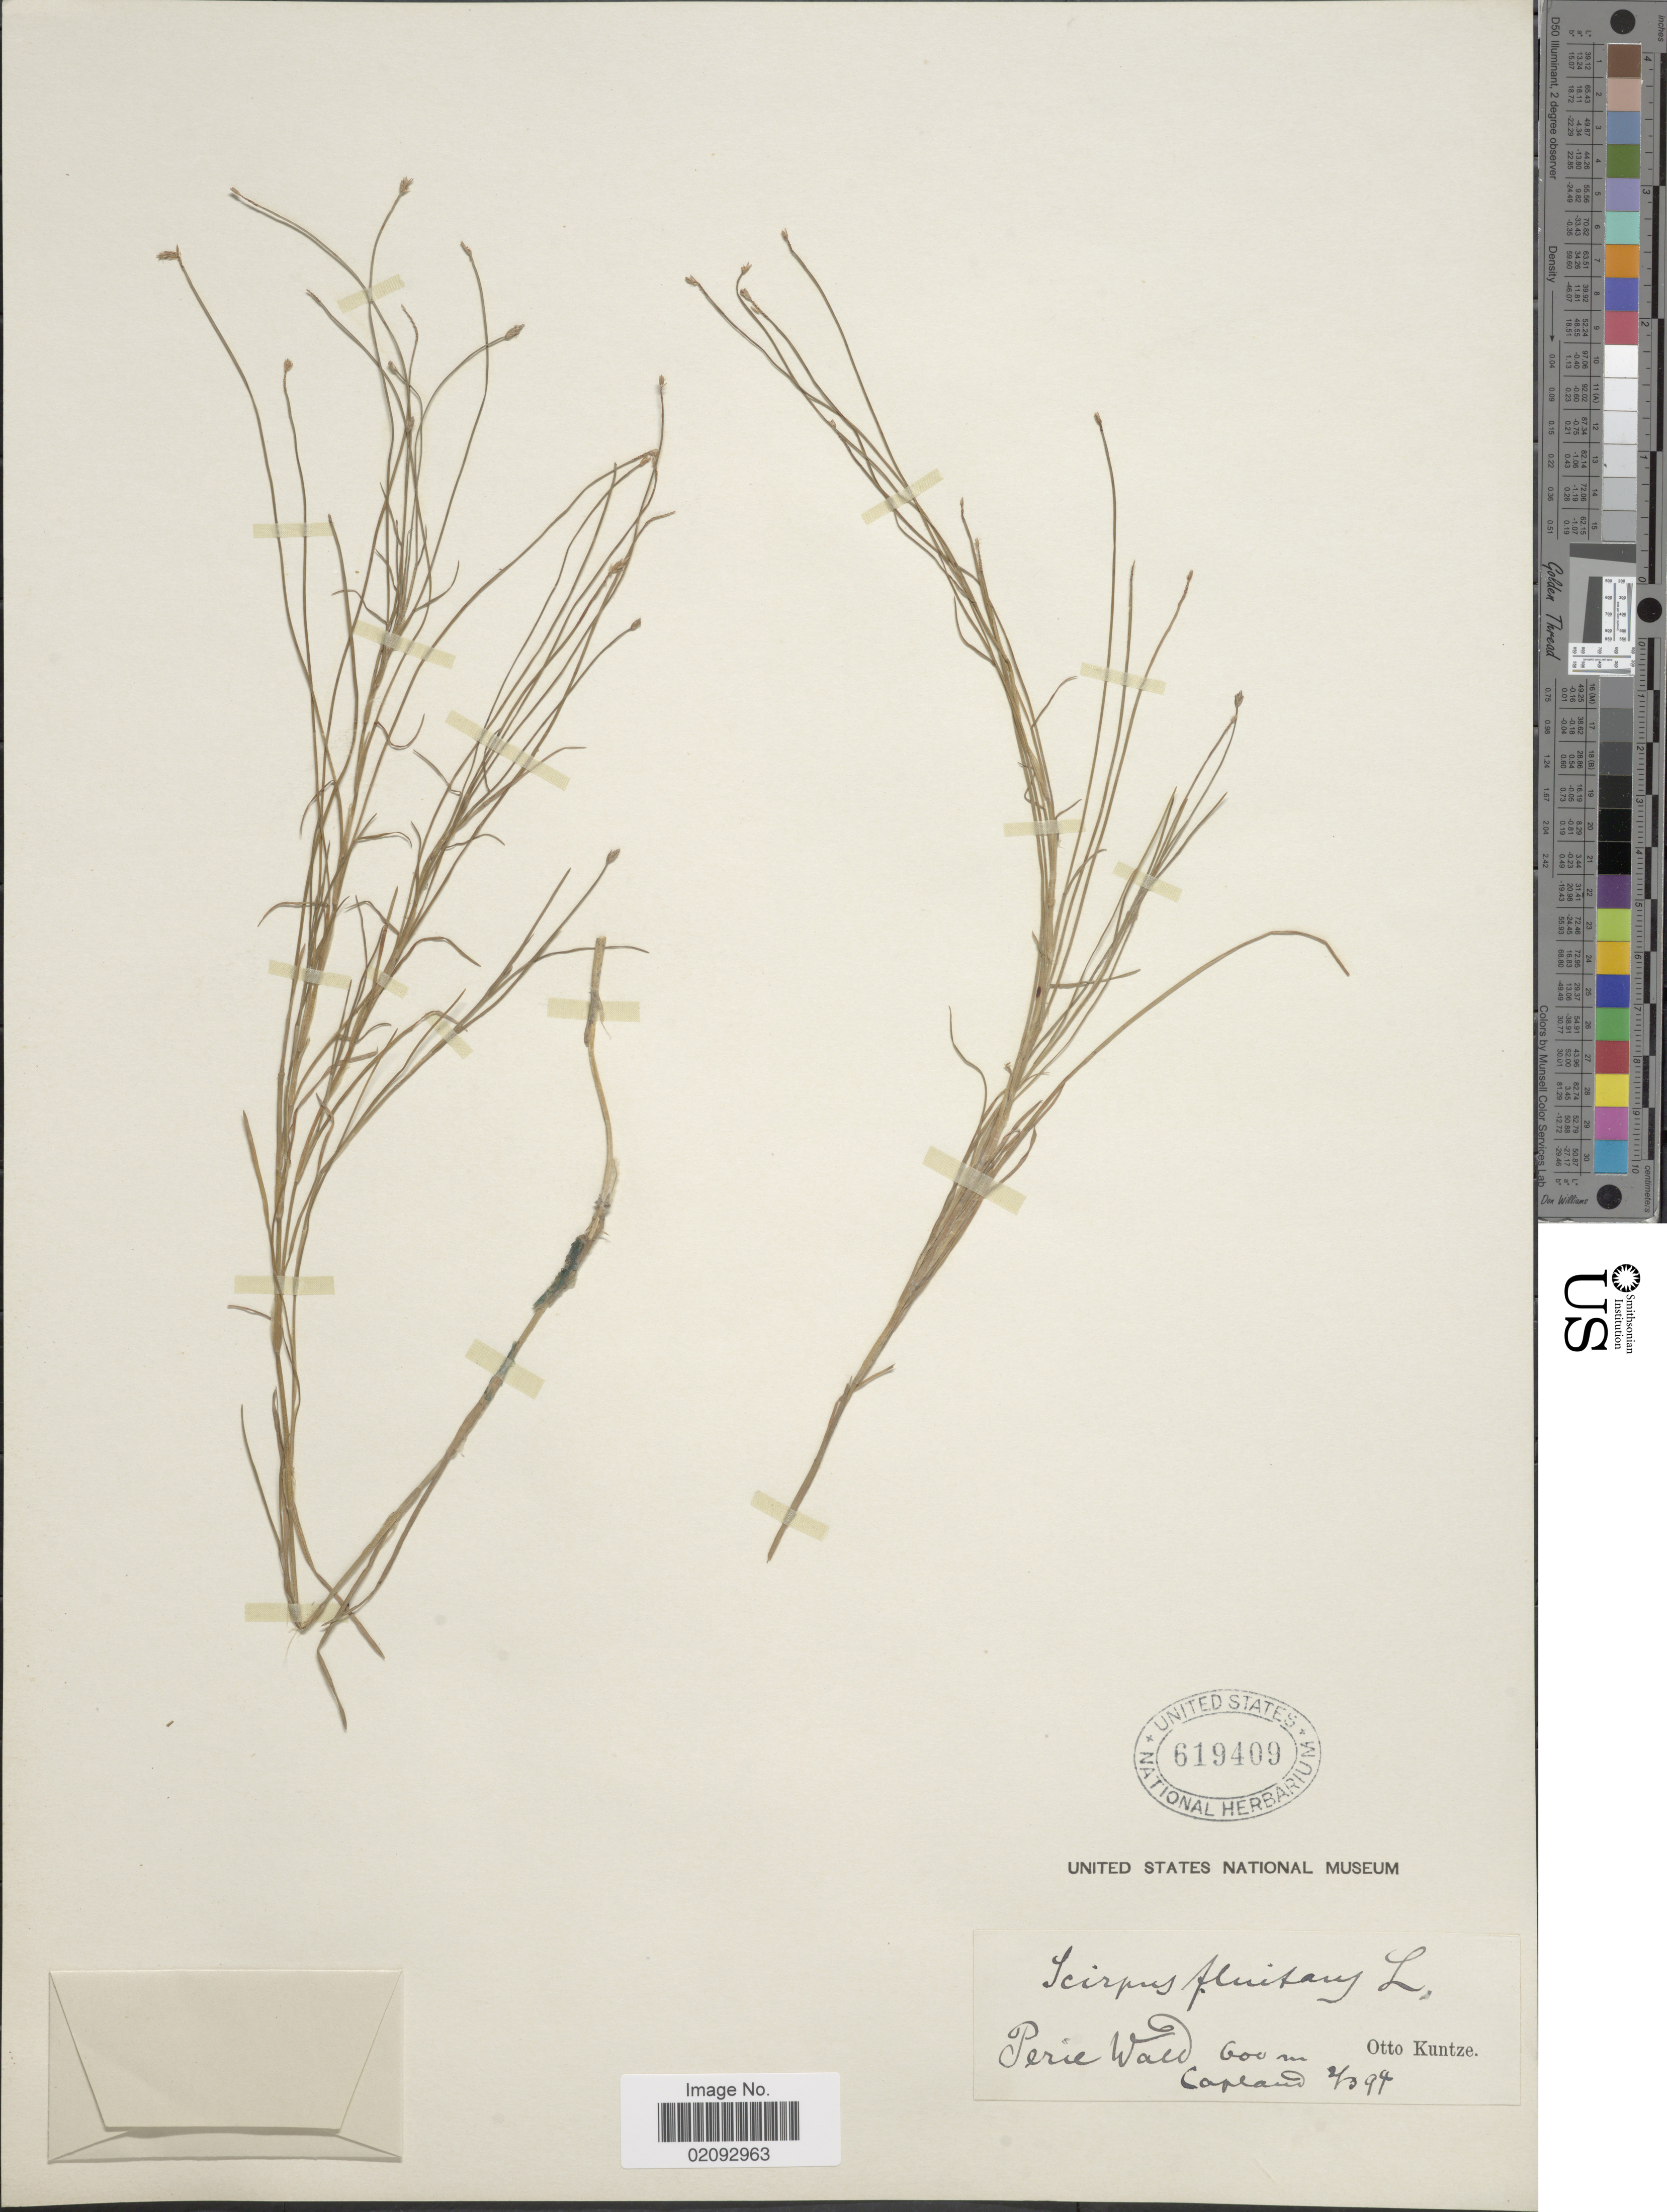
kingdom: Plantae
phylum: Tracheophyta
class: Liliopsida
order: Poales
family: Cyperaceae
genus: Isolepis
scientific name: Isolepis fluitans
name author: (L.) R. Br.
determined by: Strong, Mark T., (BOT), Smithsonian Institution - National Museum of Natural History (UNITED STATES)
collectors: C.E.O. Kuntze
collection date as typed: Transcribed d/m/y: 2/3/94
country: South Africa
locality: Perie Wald, Capland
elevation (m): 600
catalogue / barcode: US 619409